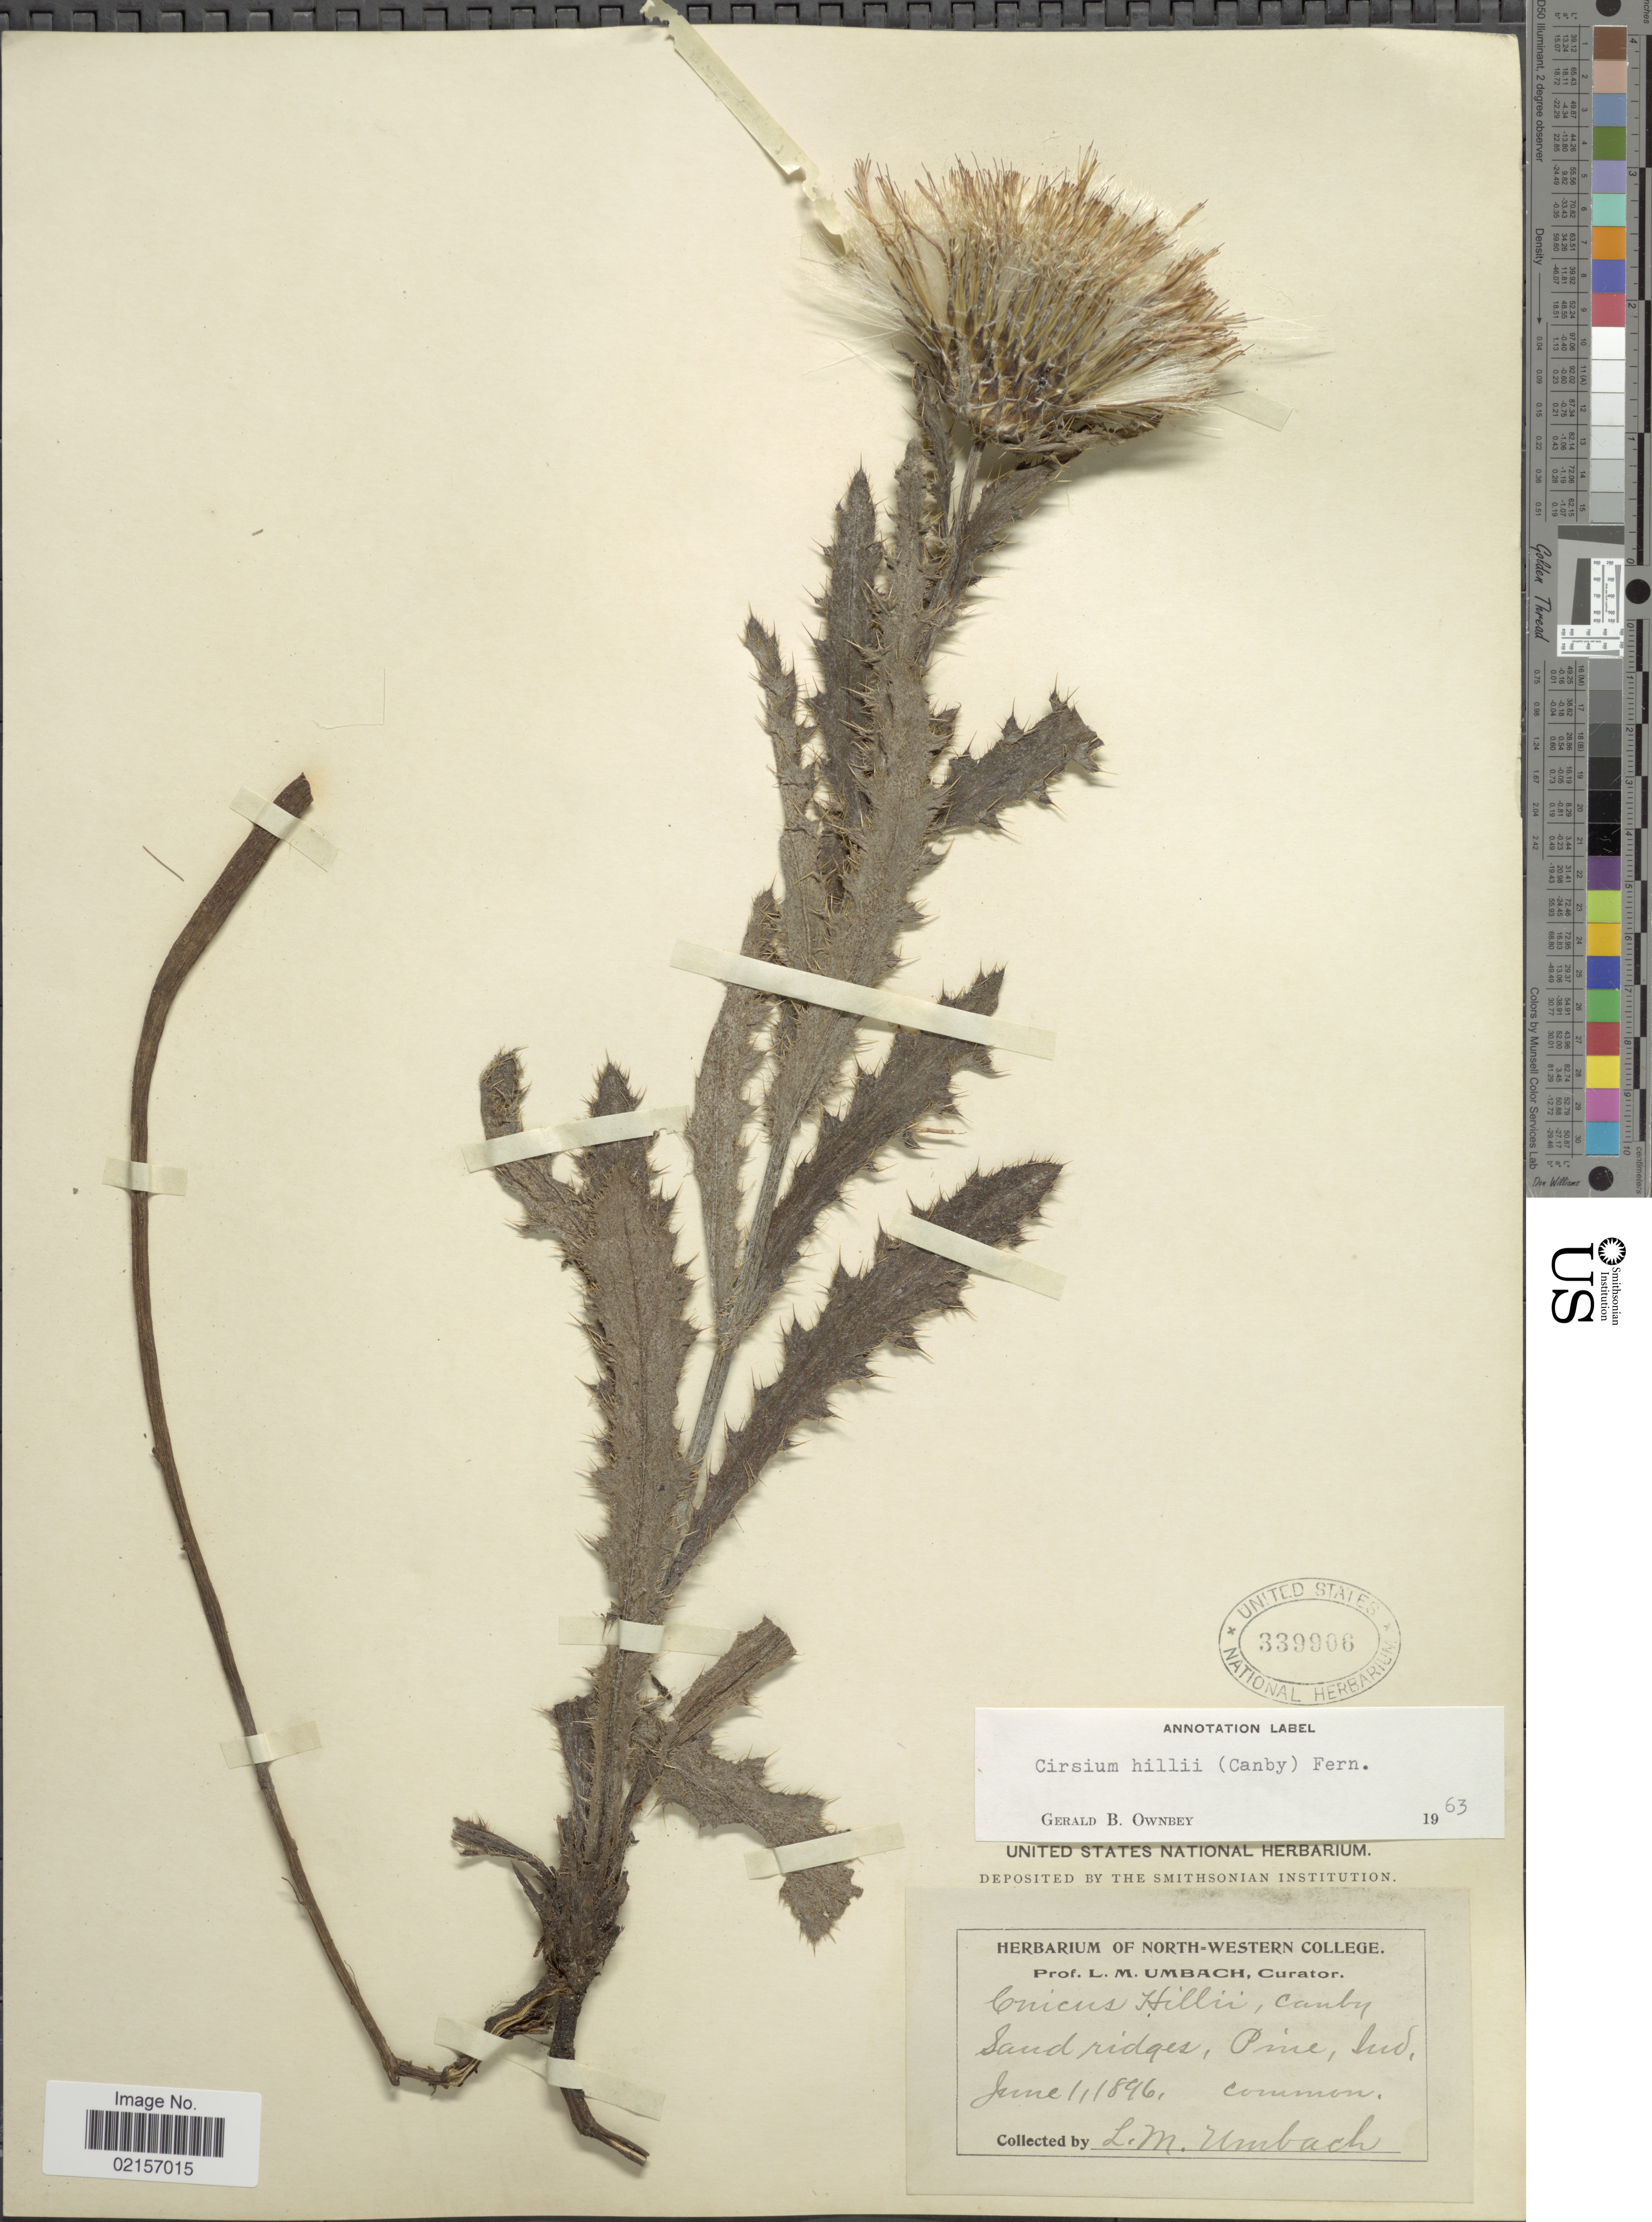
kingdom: Plantae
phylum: Tracheophyta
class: Magnoliopsida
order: Asterales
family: Asteraceae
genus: Cirsium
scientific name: Cirsium pumilum var. hillii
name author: (Canby) B. Boivin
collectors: L. M. Umbach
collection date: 1896-06-01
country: United States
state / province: Indiana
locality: Sand Ridges, Pine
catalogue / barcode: US 339906